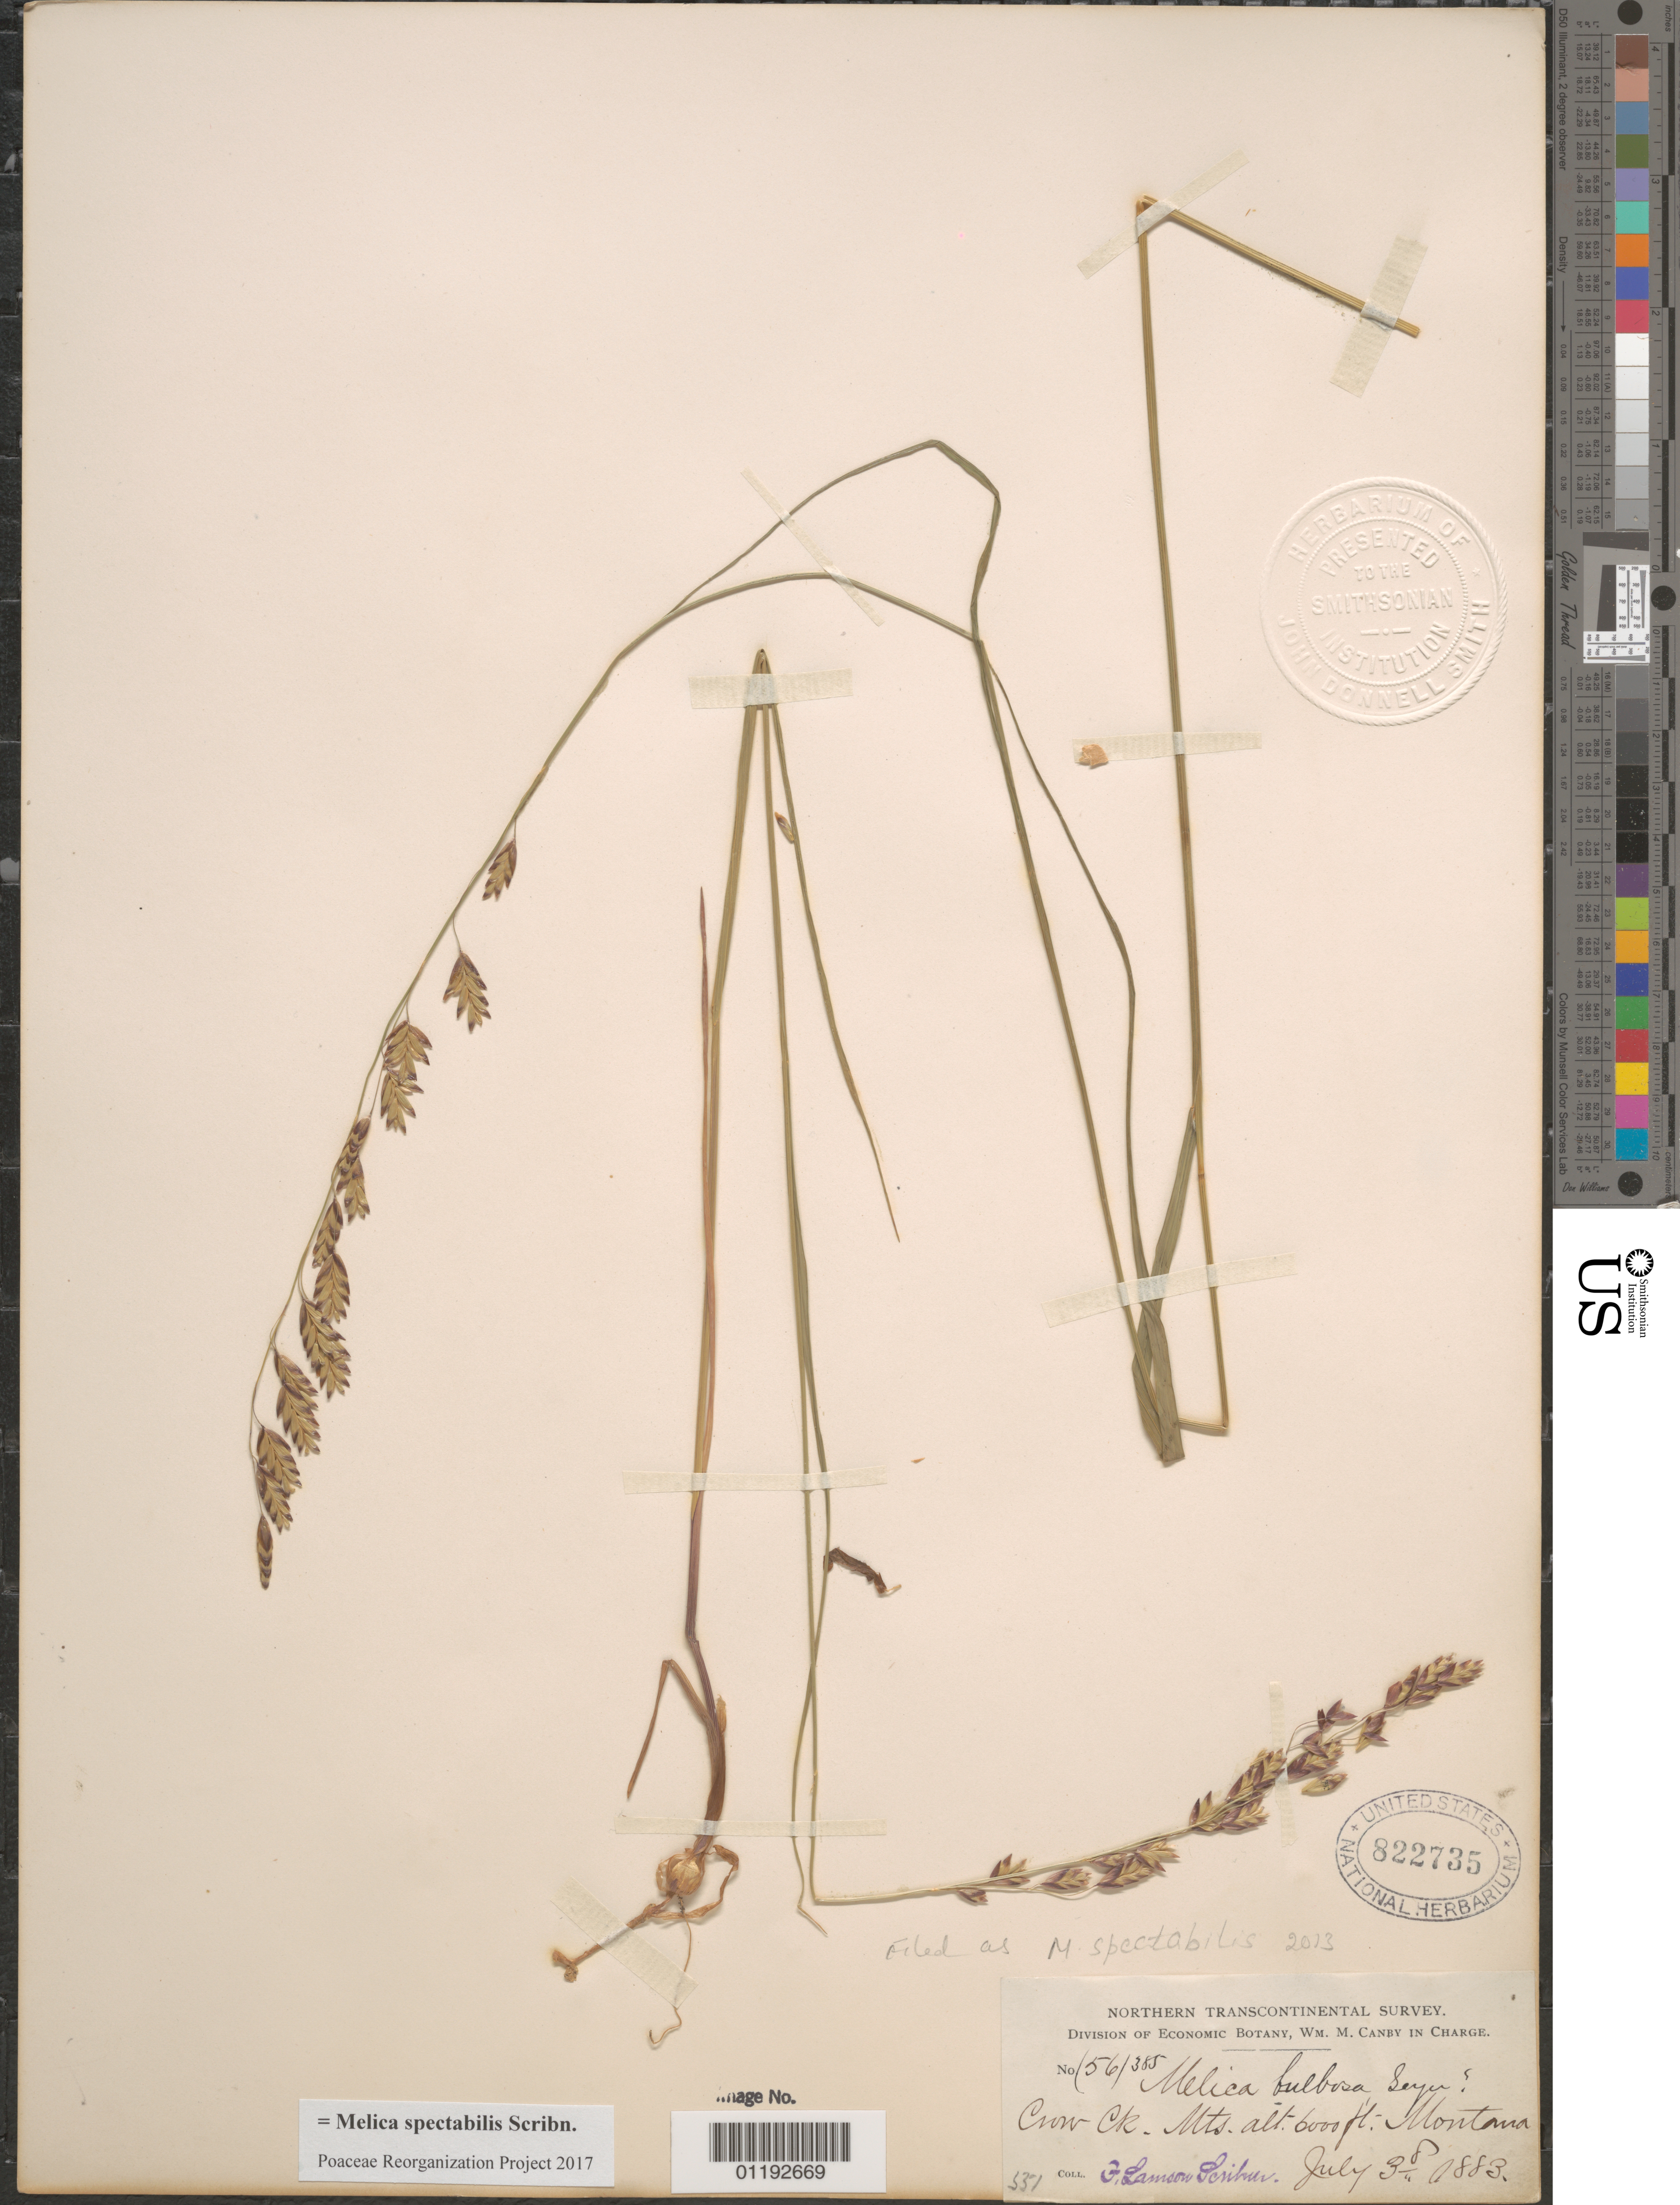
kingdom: Plantae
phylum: Tracheophyta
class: Liliopsida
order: Poales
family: Poaceae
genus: Glyceria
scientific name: Glyceria striata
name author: (Lam.) Hitchc.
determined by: Poaceae Reorganization Project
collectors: F. L. Scribner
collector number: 56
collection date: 1883-07-03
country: United States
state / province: Montana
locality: Crow Creek.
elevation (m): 1829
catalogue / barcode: US 822735